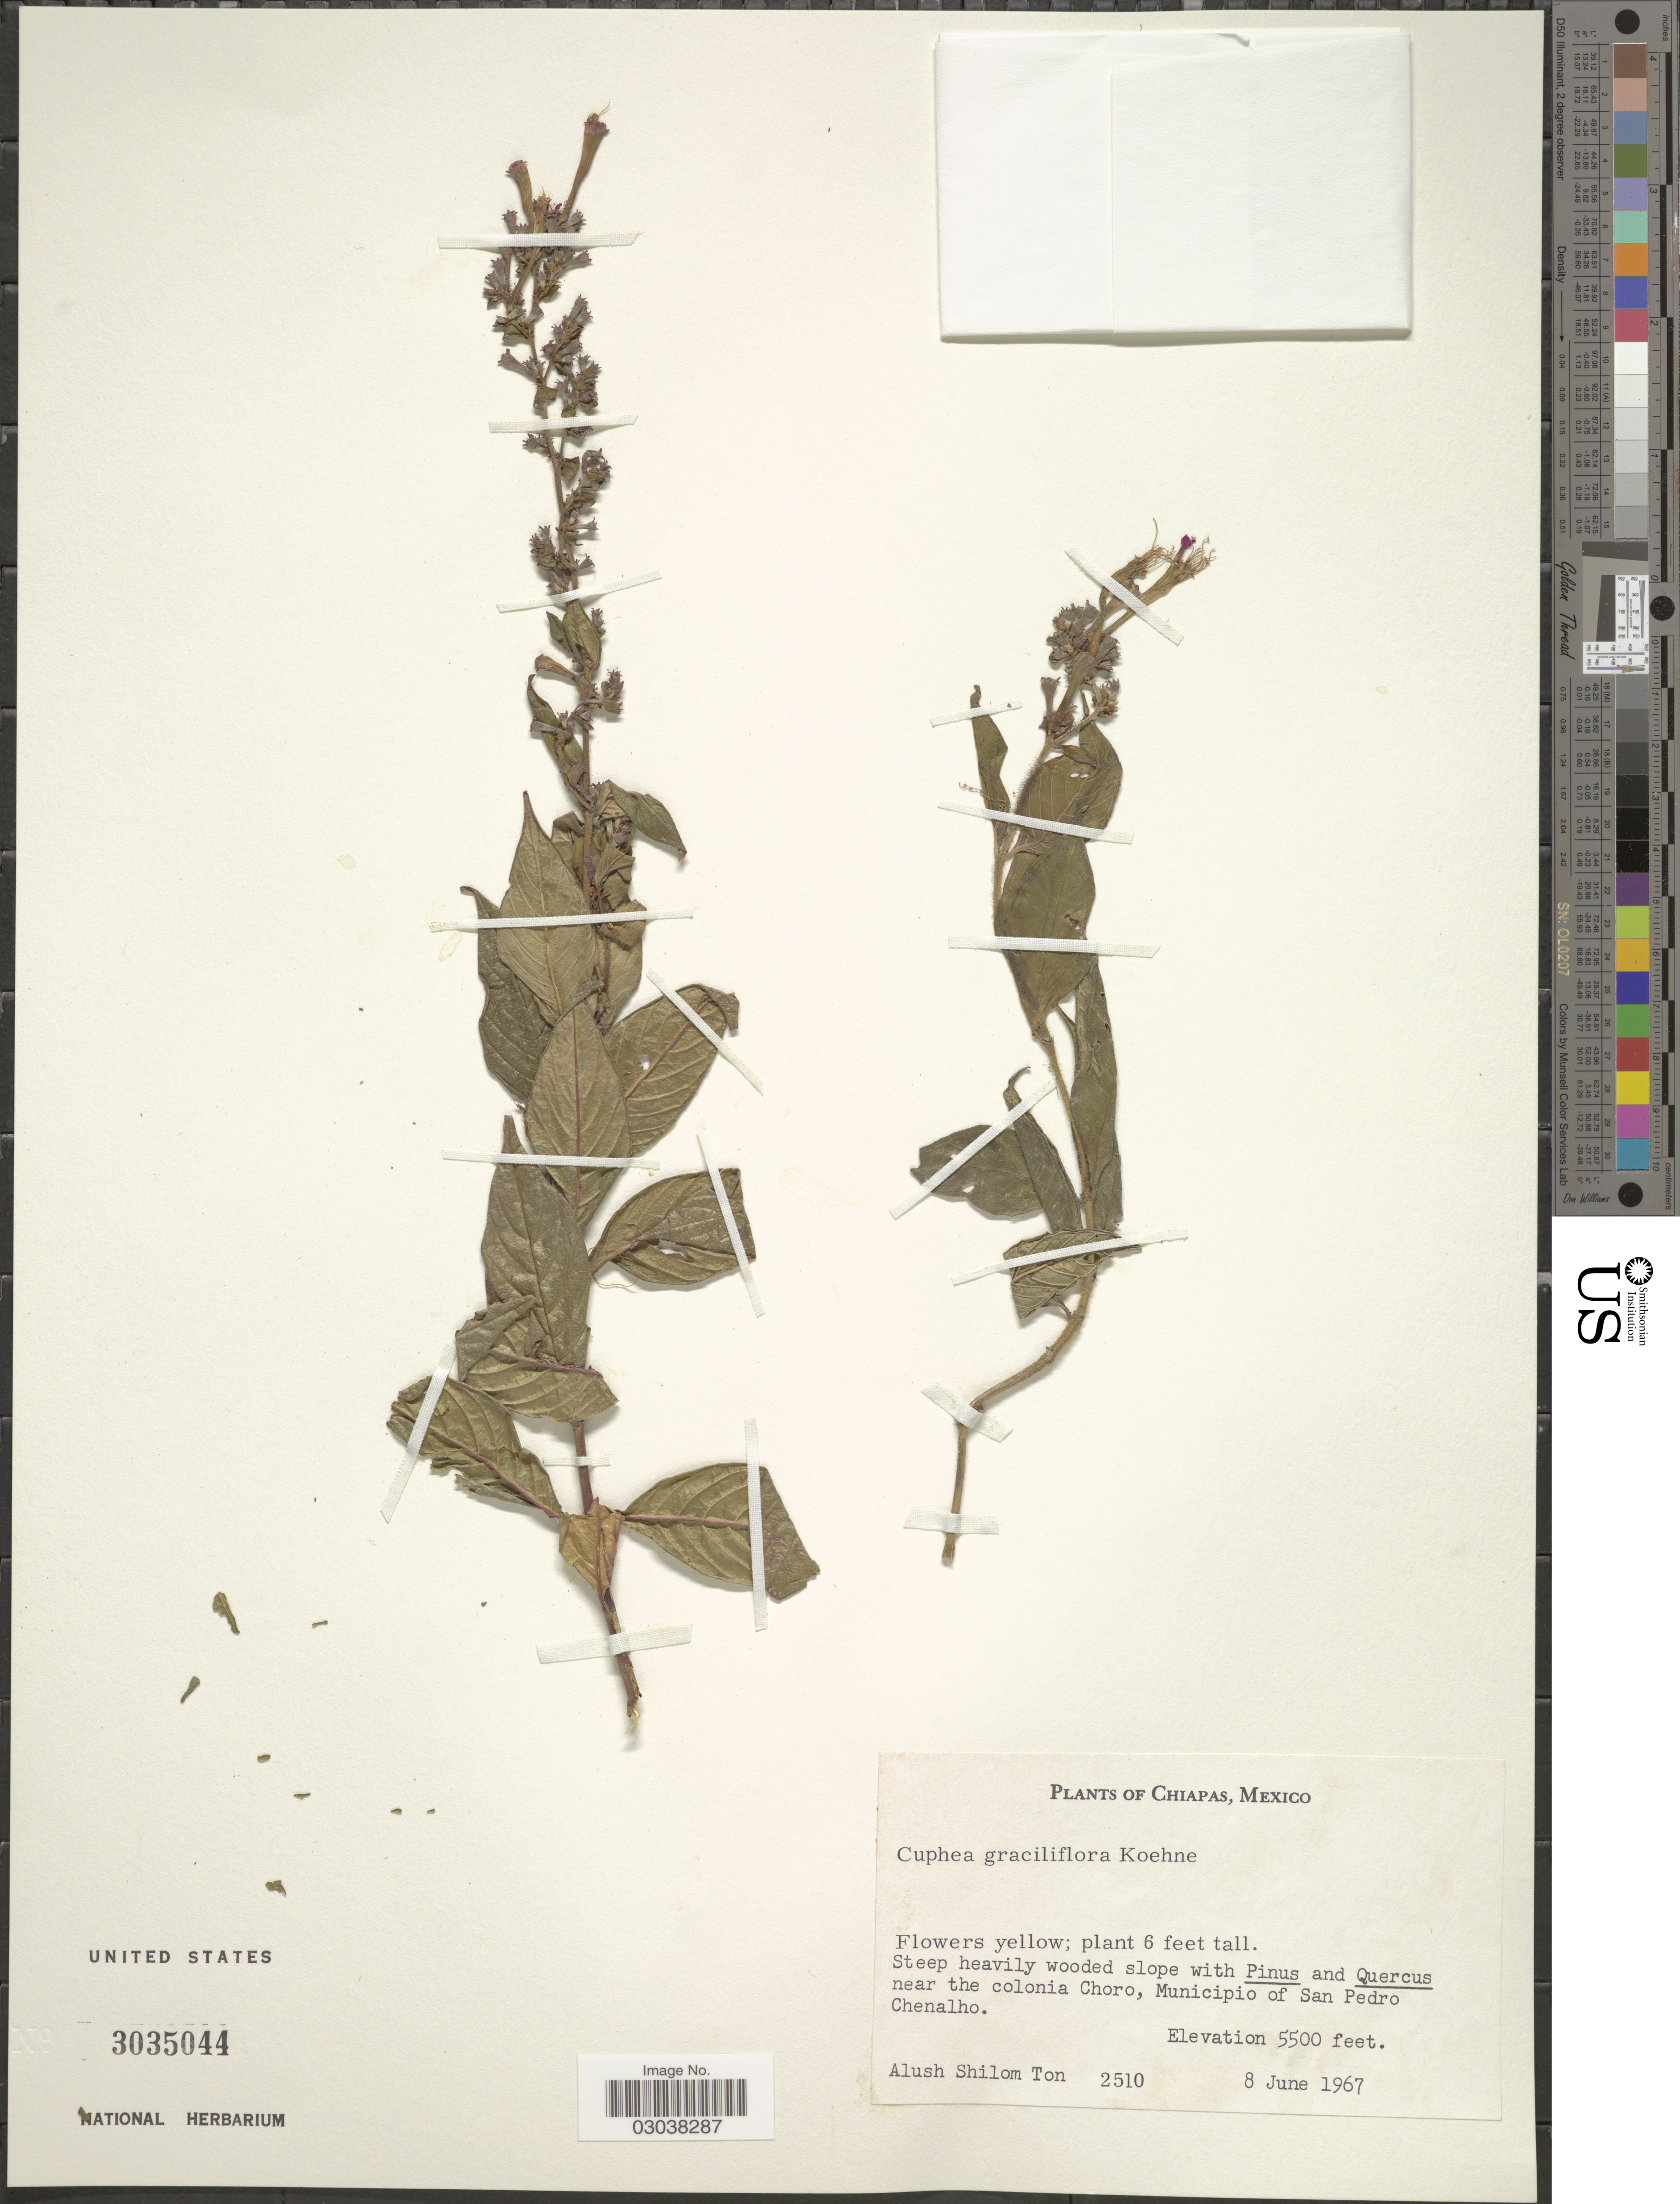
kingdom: Plantae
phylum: Tracheophyta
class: Magnoliopsida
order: Myrtales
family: Lythraceae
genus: Cuphea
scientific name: Cuphea graciliflora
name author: Koehne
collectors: A. M. Ton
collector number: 2510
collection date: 1967-06-08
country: Mexico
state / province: Chiapas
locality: Near the colonia Choro, Municipio of San Pedro Chenalho.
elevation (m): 1676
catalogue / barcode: US 3035044